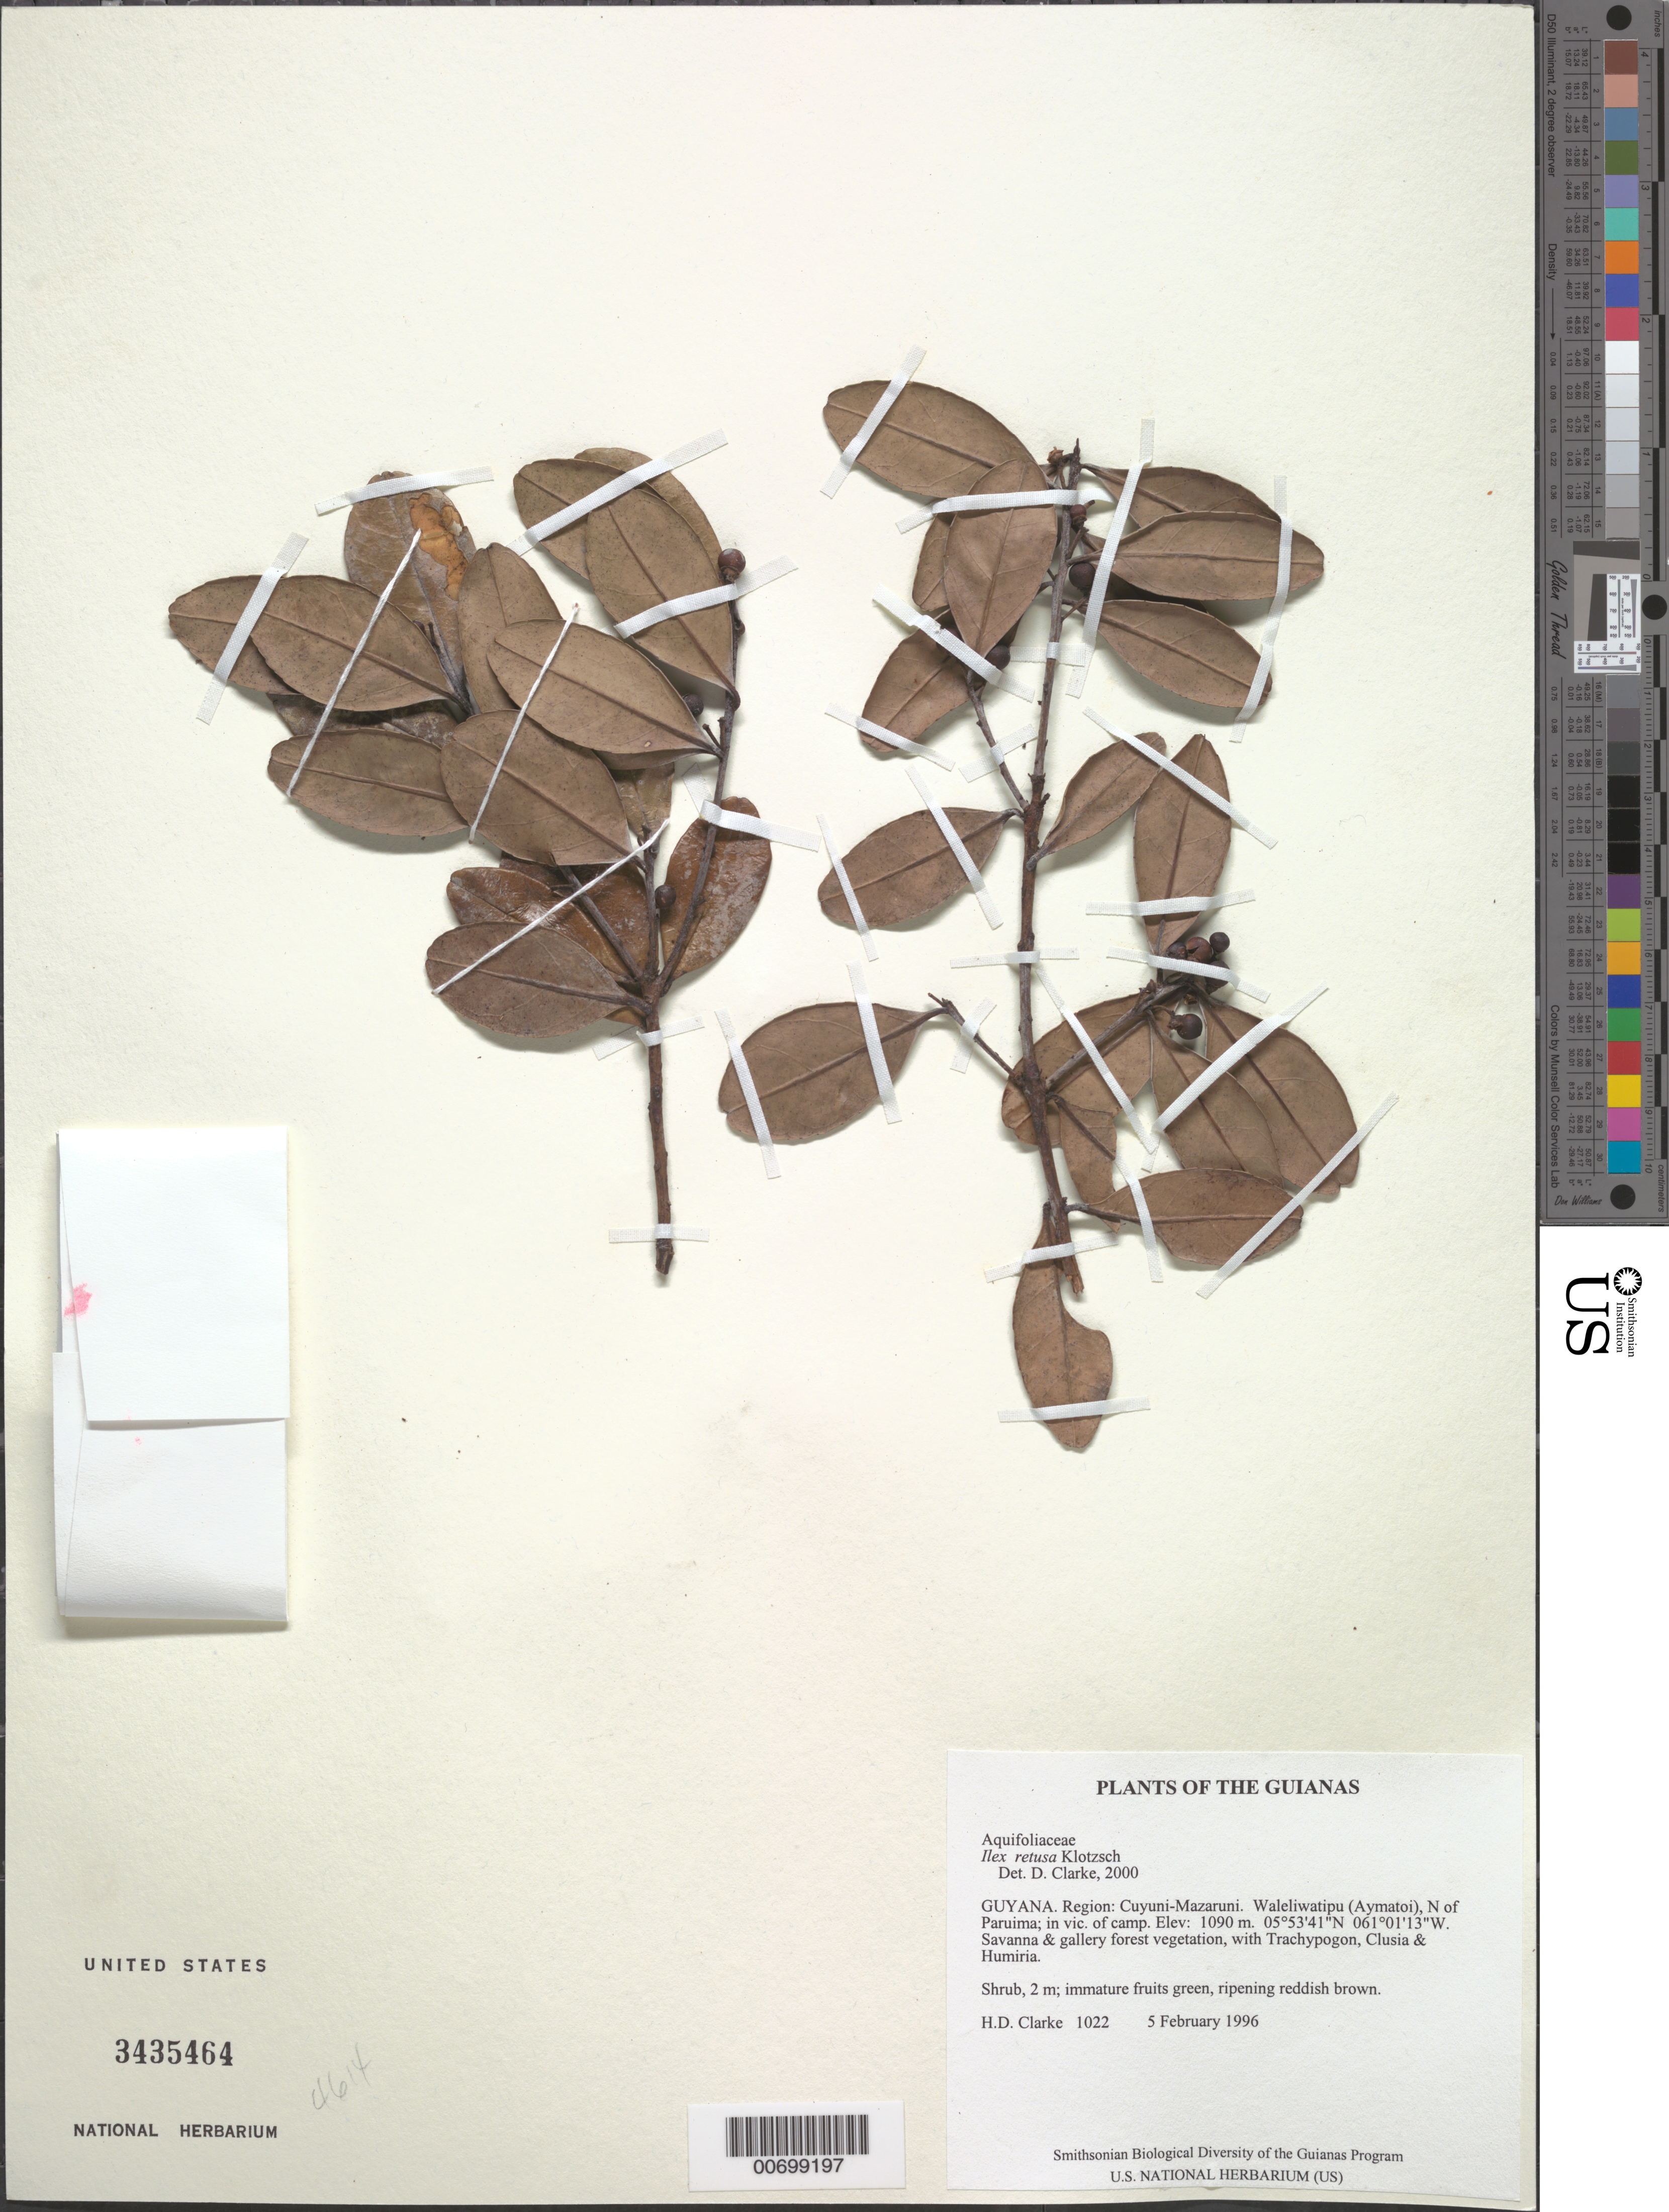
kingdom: Plantae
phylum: Tracheophyta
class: Magnoliopsida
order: Aquifoliales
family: Aquifoliaceae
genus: Ilex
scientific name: Ilex retusa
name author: Klotzsch ex Reissek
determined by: Clarke, H. D., University of North Carolina (Asheville)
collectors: H. D. Clarke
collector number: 1022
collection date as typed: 5 February 1996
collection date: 1996-02-05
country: Guyana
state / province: Cuyuni-Mazaruni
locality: Waleliwatipu (Aymatoi), N of Paruima; in vic. of camp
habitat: Savanna & gallery forest vegetation, with Trachypogon, Clusia & Humiria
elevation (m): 1090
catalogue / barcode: US 3435464